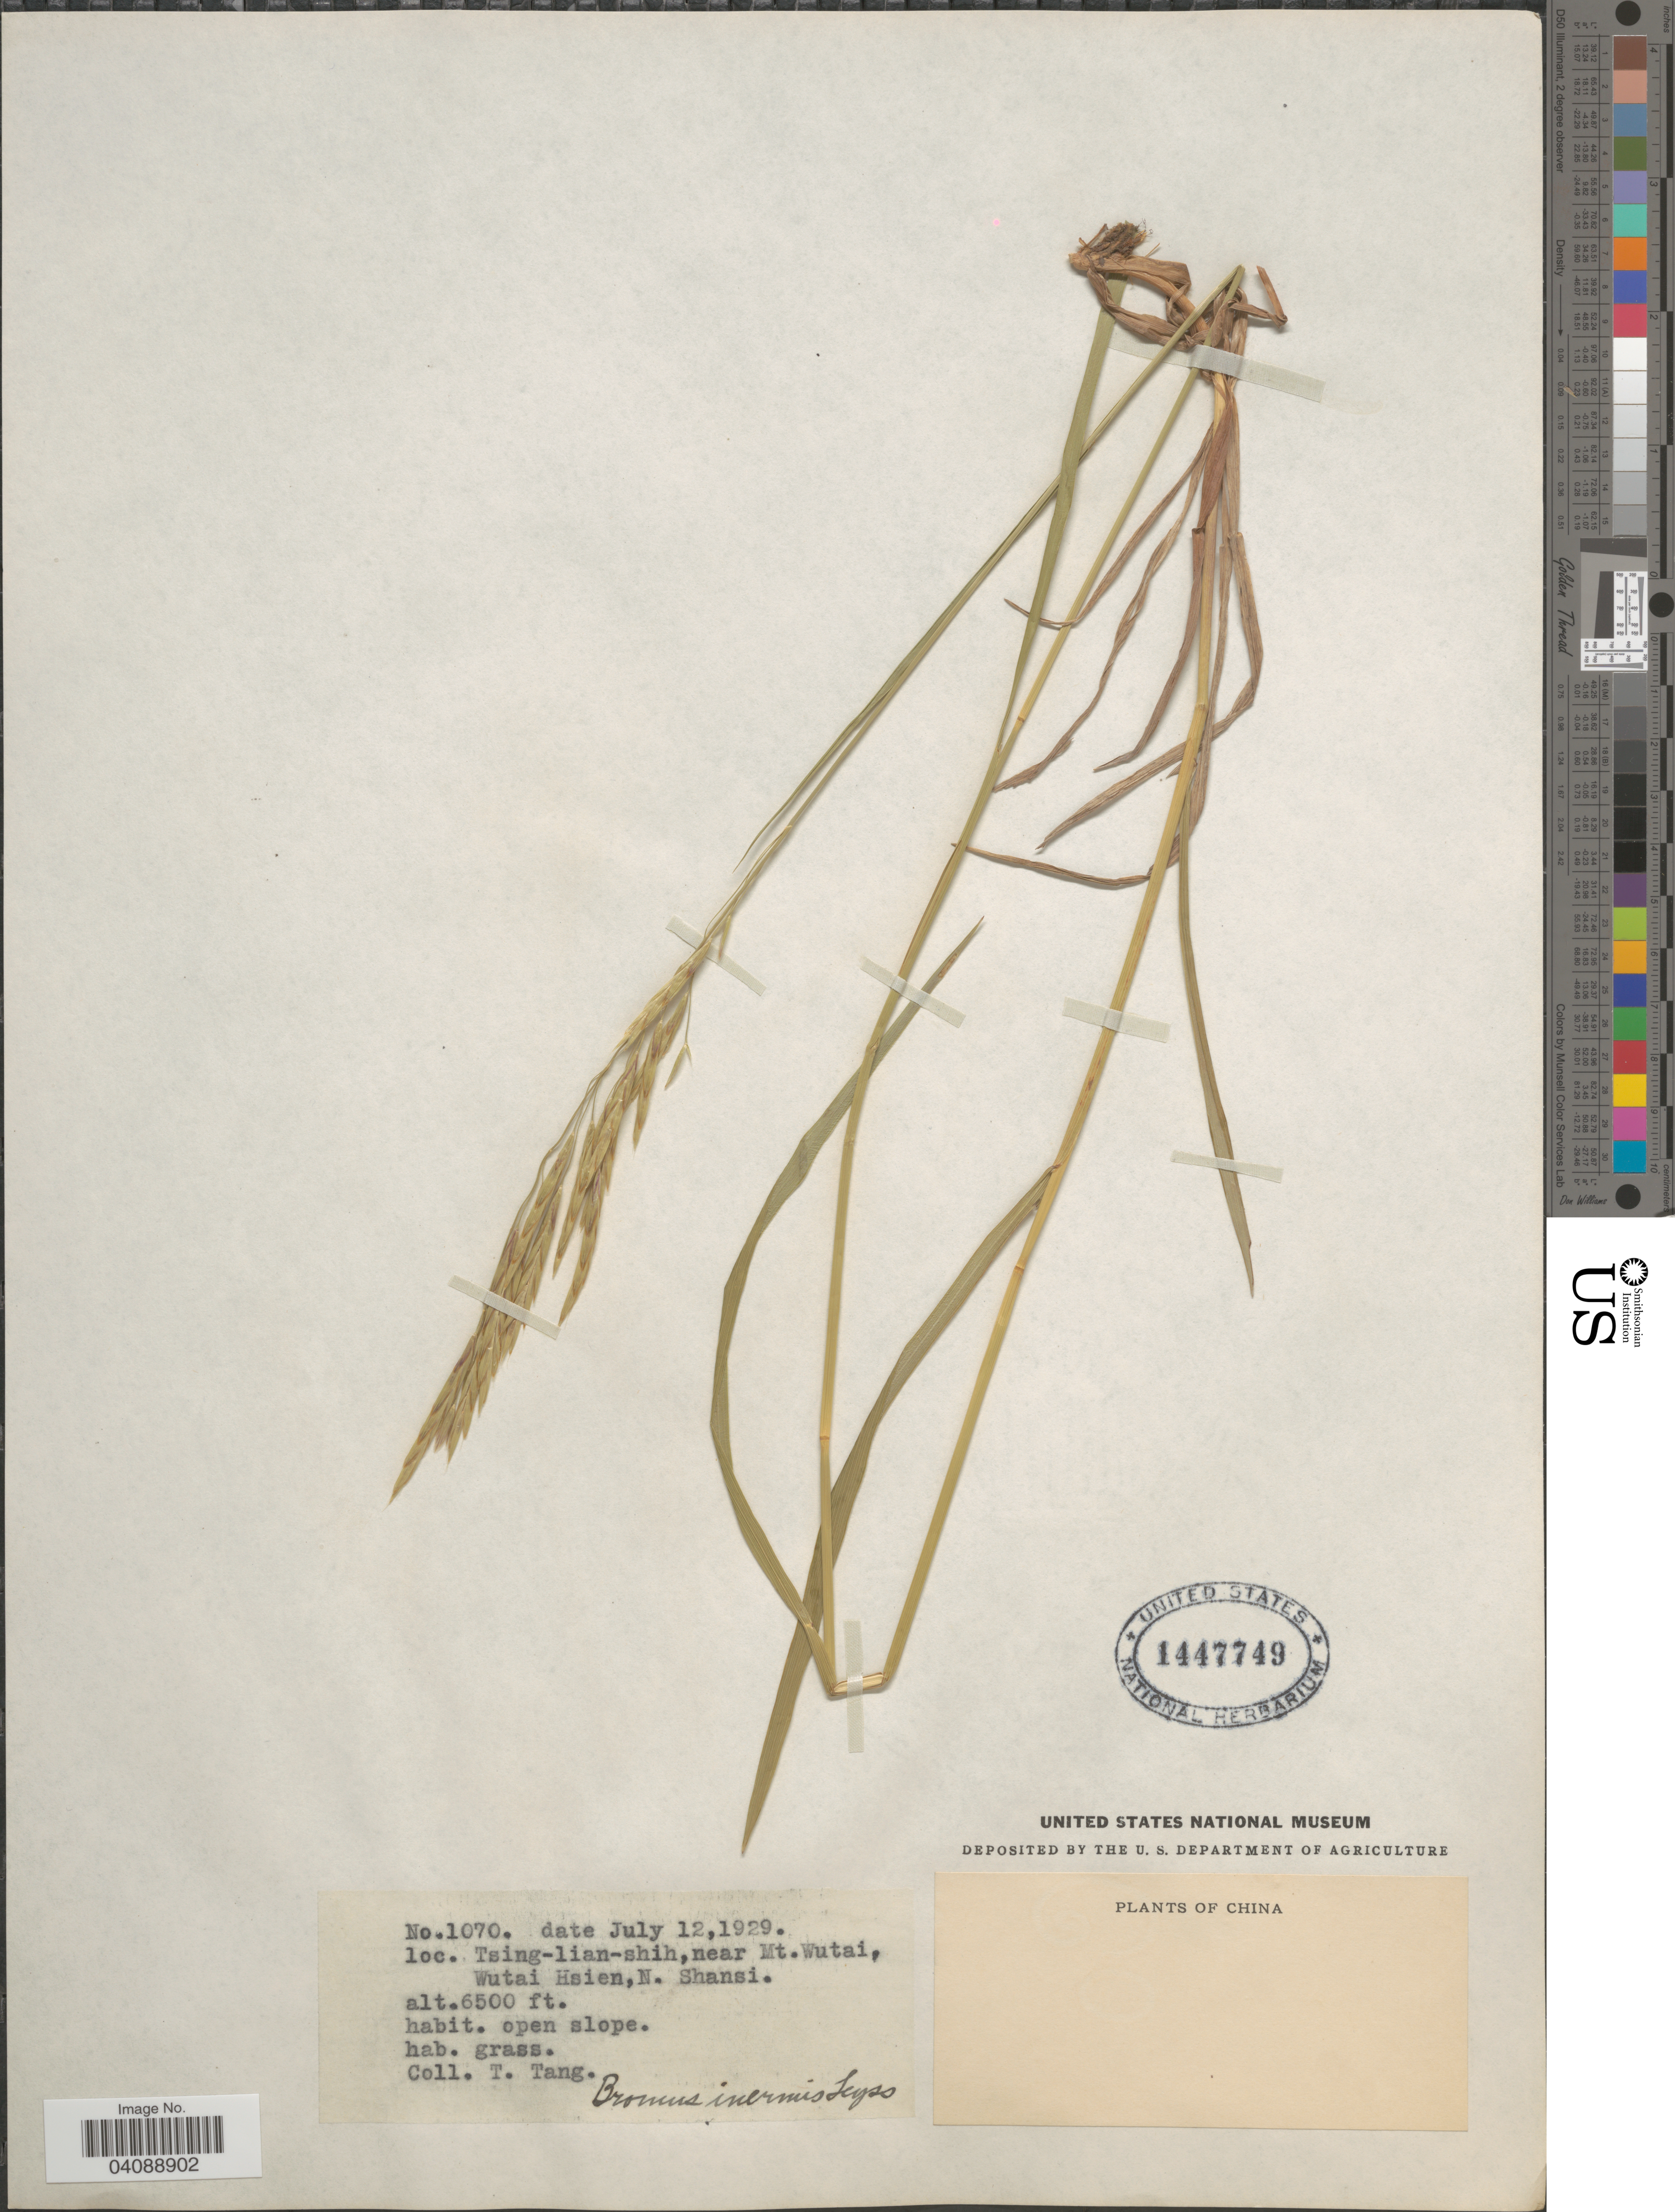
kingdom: Plantae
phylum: Tracheophyta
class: Liliopsida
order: Poales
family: Poaceae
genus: Bromus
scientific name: Bromus inermis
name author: Leyss.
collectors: T. Tang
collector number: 1070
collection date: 1929-07-12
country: China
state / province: Shanxi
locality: Tsing-lian-shih, near Mt. Wutai, Wutai Hsien, N. Shansi.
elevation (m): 1981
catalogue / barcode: US 1447749